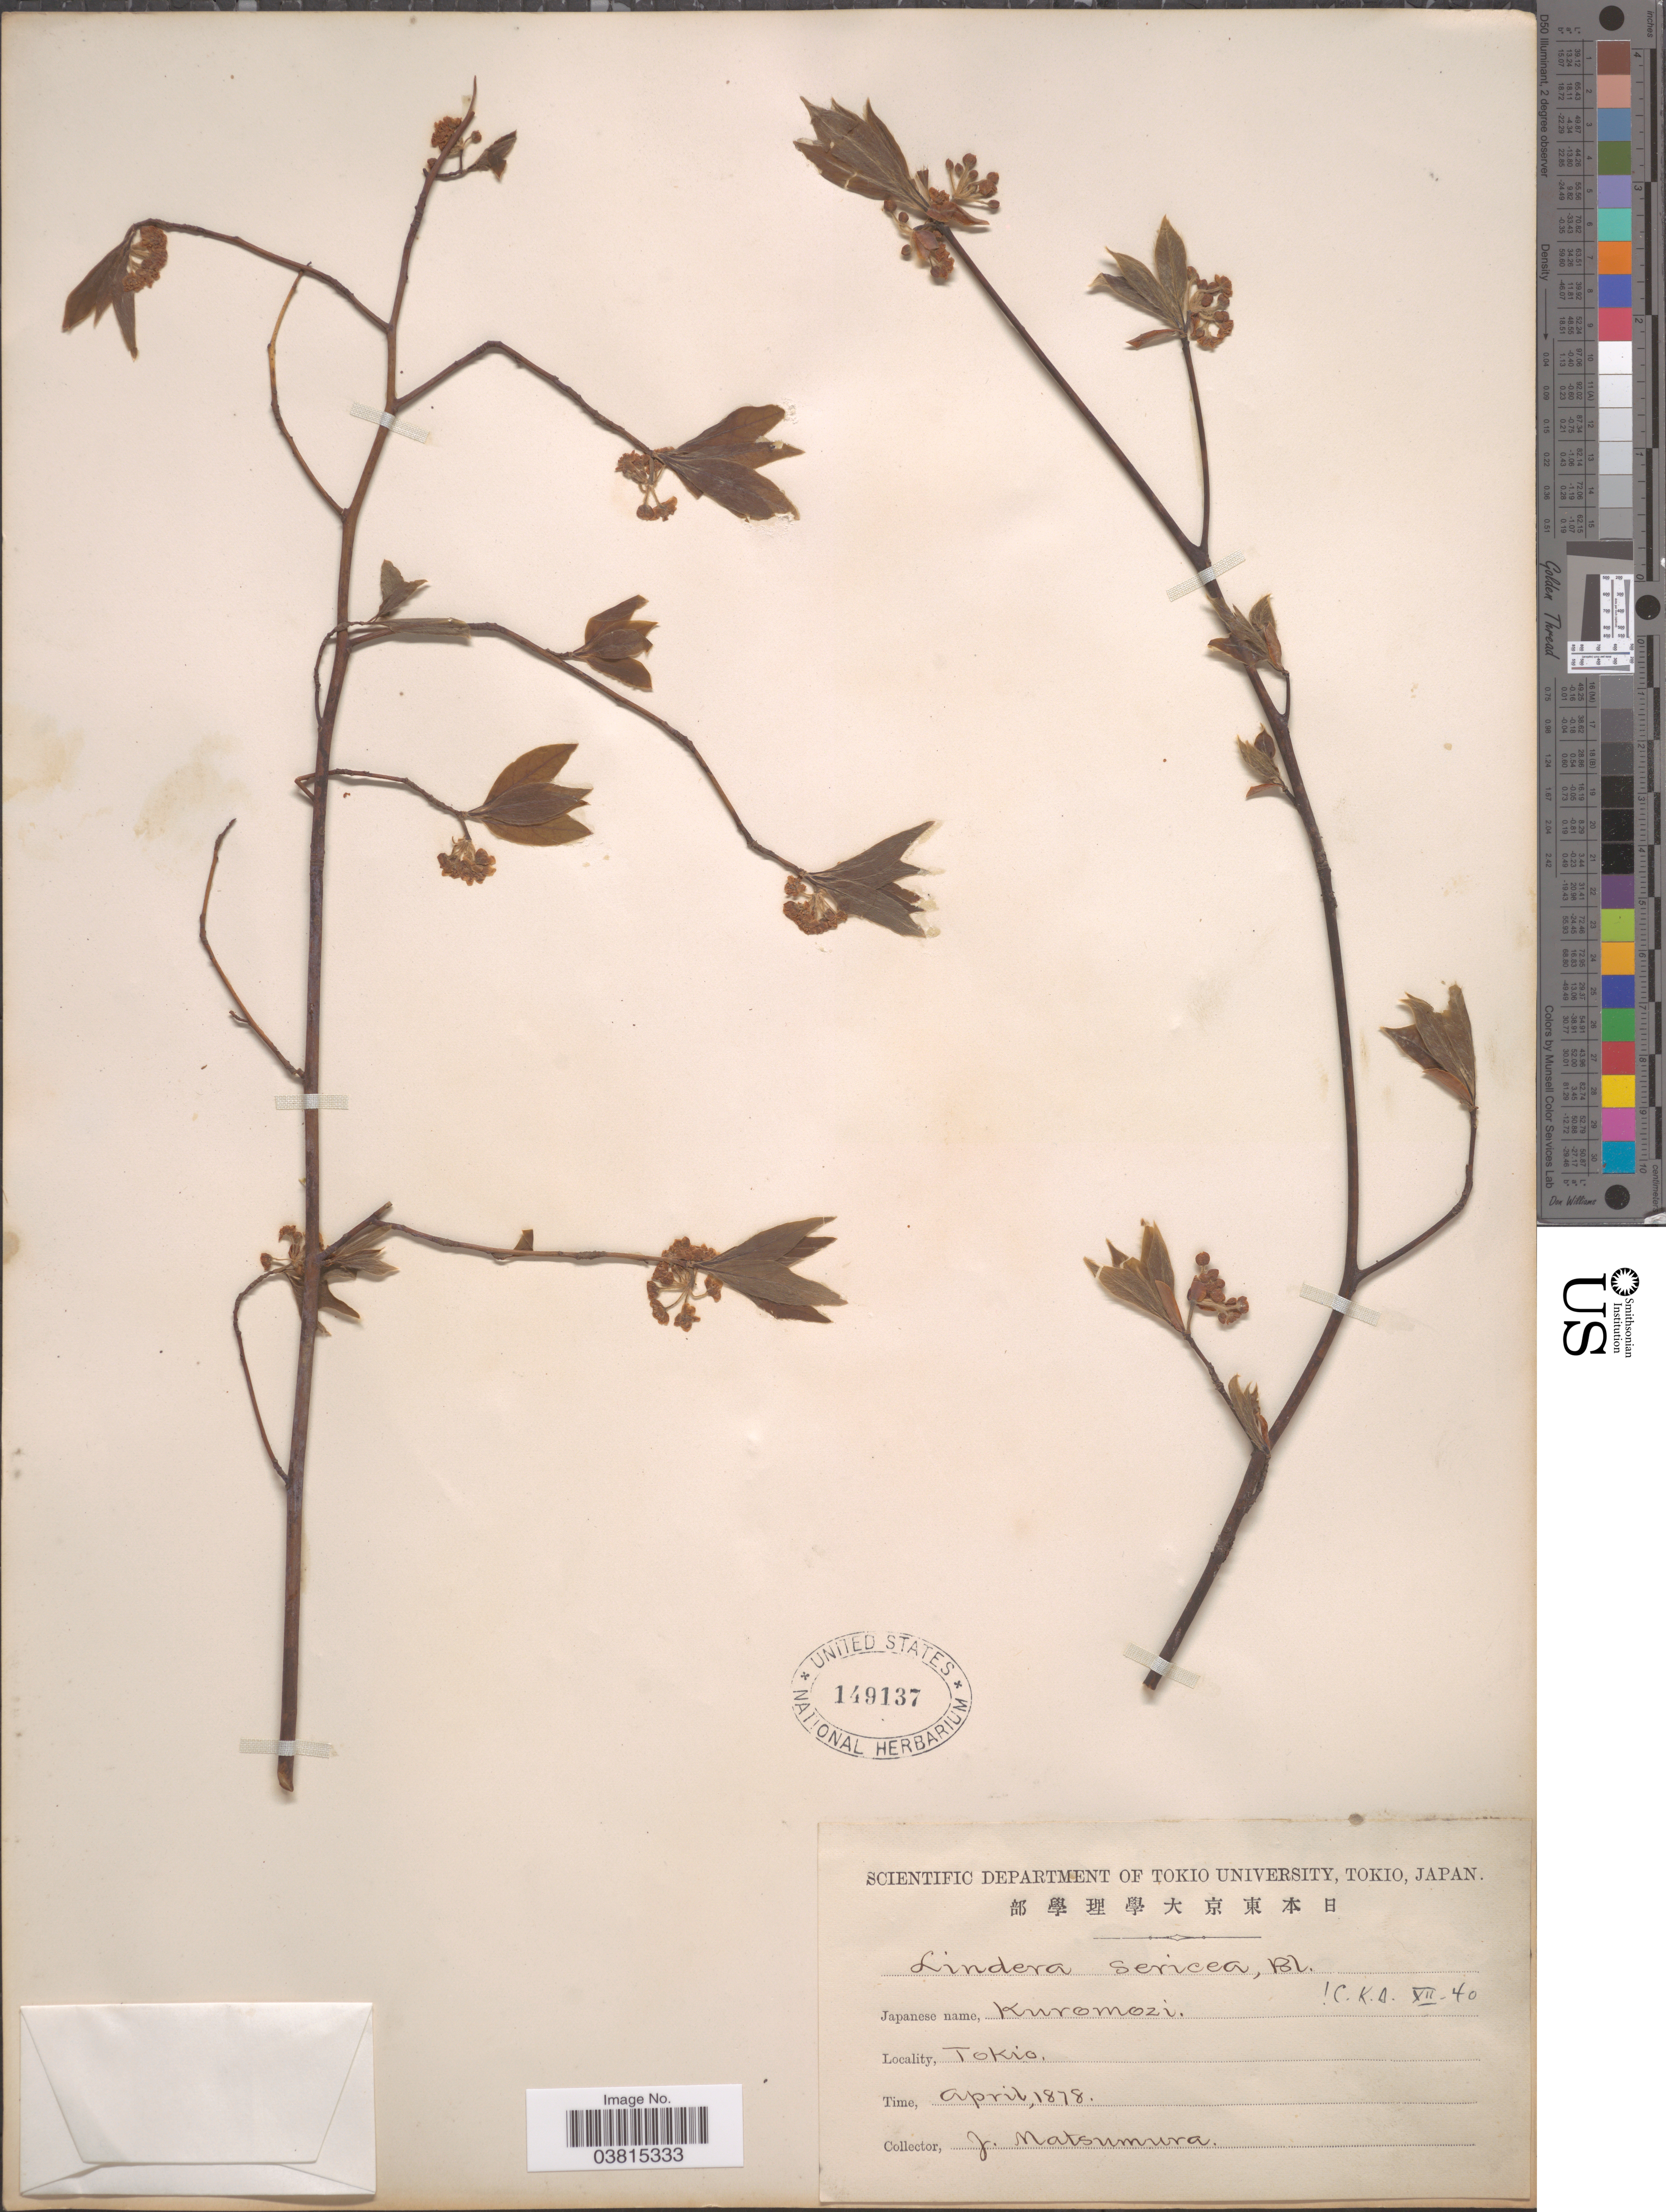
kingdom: Plantae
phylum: Tracheophyta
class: Magnoliopsida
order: Laurales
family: Lauraceae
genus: Lindera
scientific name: Lindera sericea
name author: Blume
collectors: J. Matsumura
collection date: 1878-04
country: Japan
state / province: Tokyo, Federal City of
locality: Tokio.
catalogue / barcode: US 149137